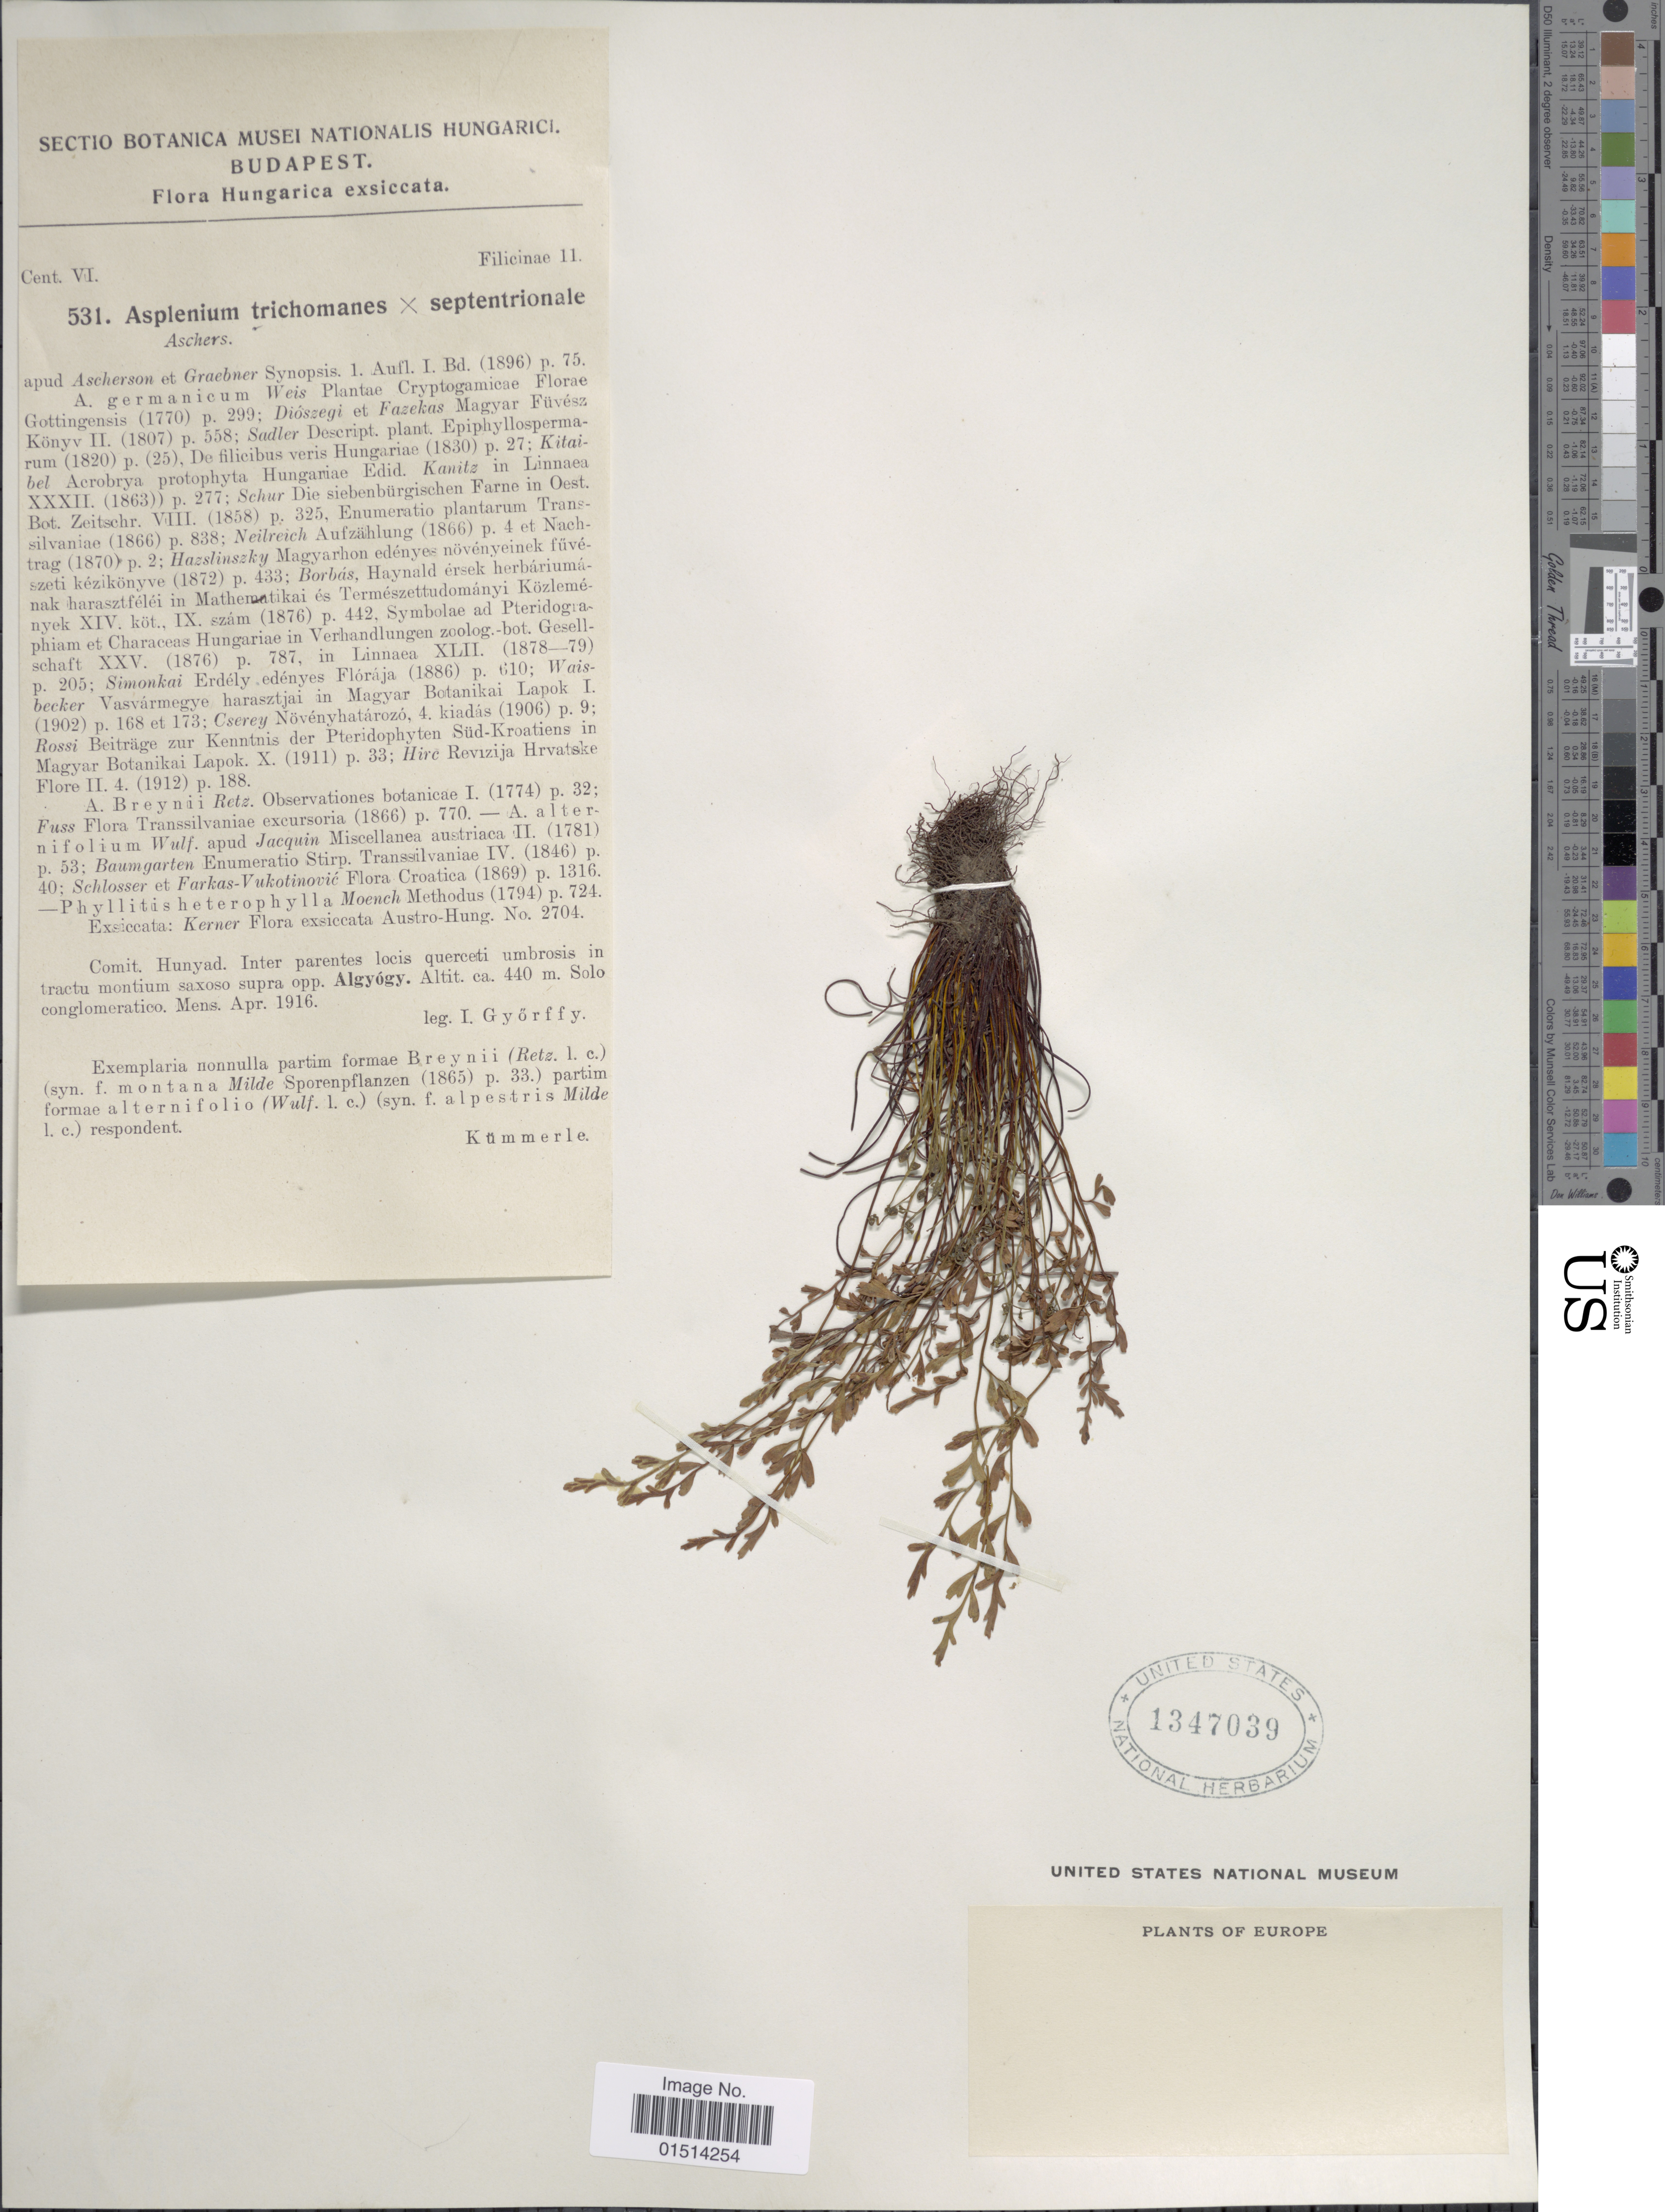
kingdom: Plantae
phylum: Tracheophyta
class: Polypodiopsida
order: Polypodiales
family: Aspleniaceae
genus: Asplenium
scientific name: Asplenium trichomanes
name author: L.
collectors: I. Gyorffy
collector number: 531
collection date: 1916-04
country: Hungary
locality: Hungarica, Comit, Hunyad, Inter parentes locis querceti umbrosis in tractu montium saxoso supra opp., Algyogy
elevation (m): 440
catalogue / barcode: US 1347039